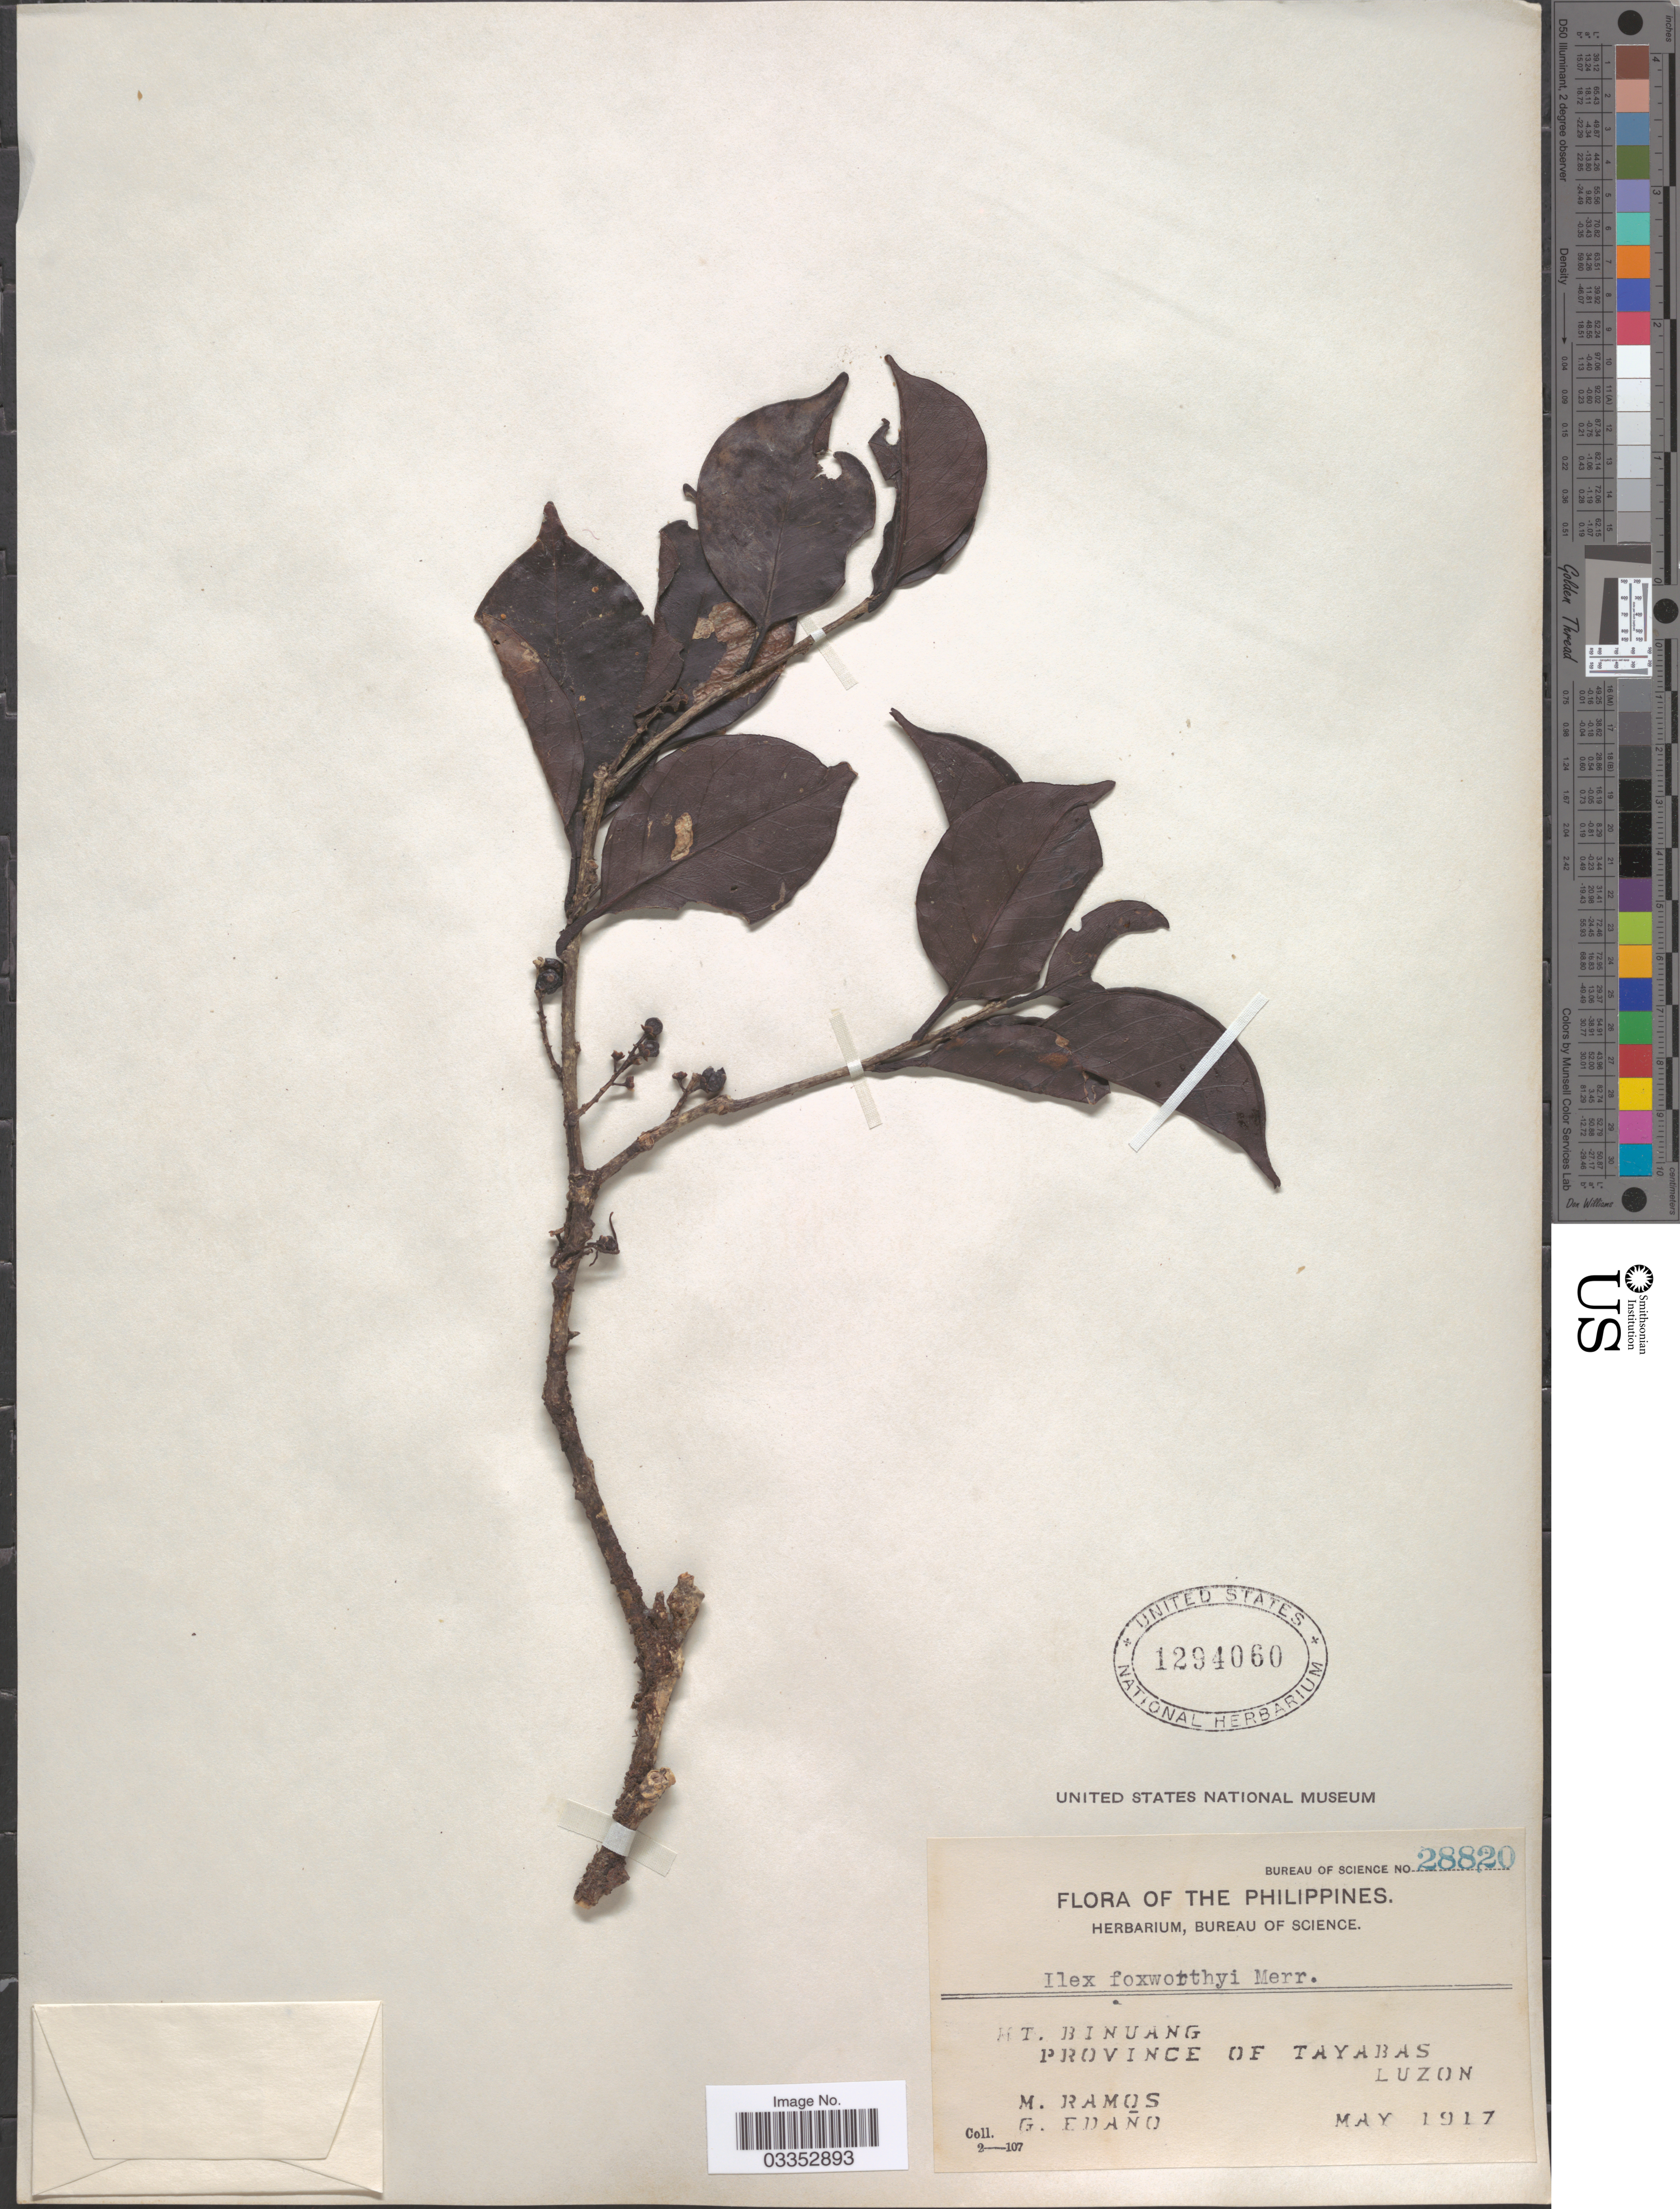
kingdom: Plantae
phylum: Tracheophyta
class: Magnoliopsida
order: Aquifoliales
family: Aquifoliaceae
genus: Ilex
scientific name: Ilex foxworthyi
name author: Merr.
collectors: M. Ramos & G. Edaño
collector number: Bureau of Science 28820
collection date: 1917-05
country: Philippines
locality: Mt. Binuang, Province of Tayabas, Luzon.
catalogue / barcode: US 1294060